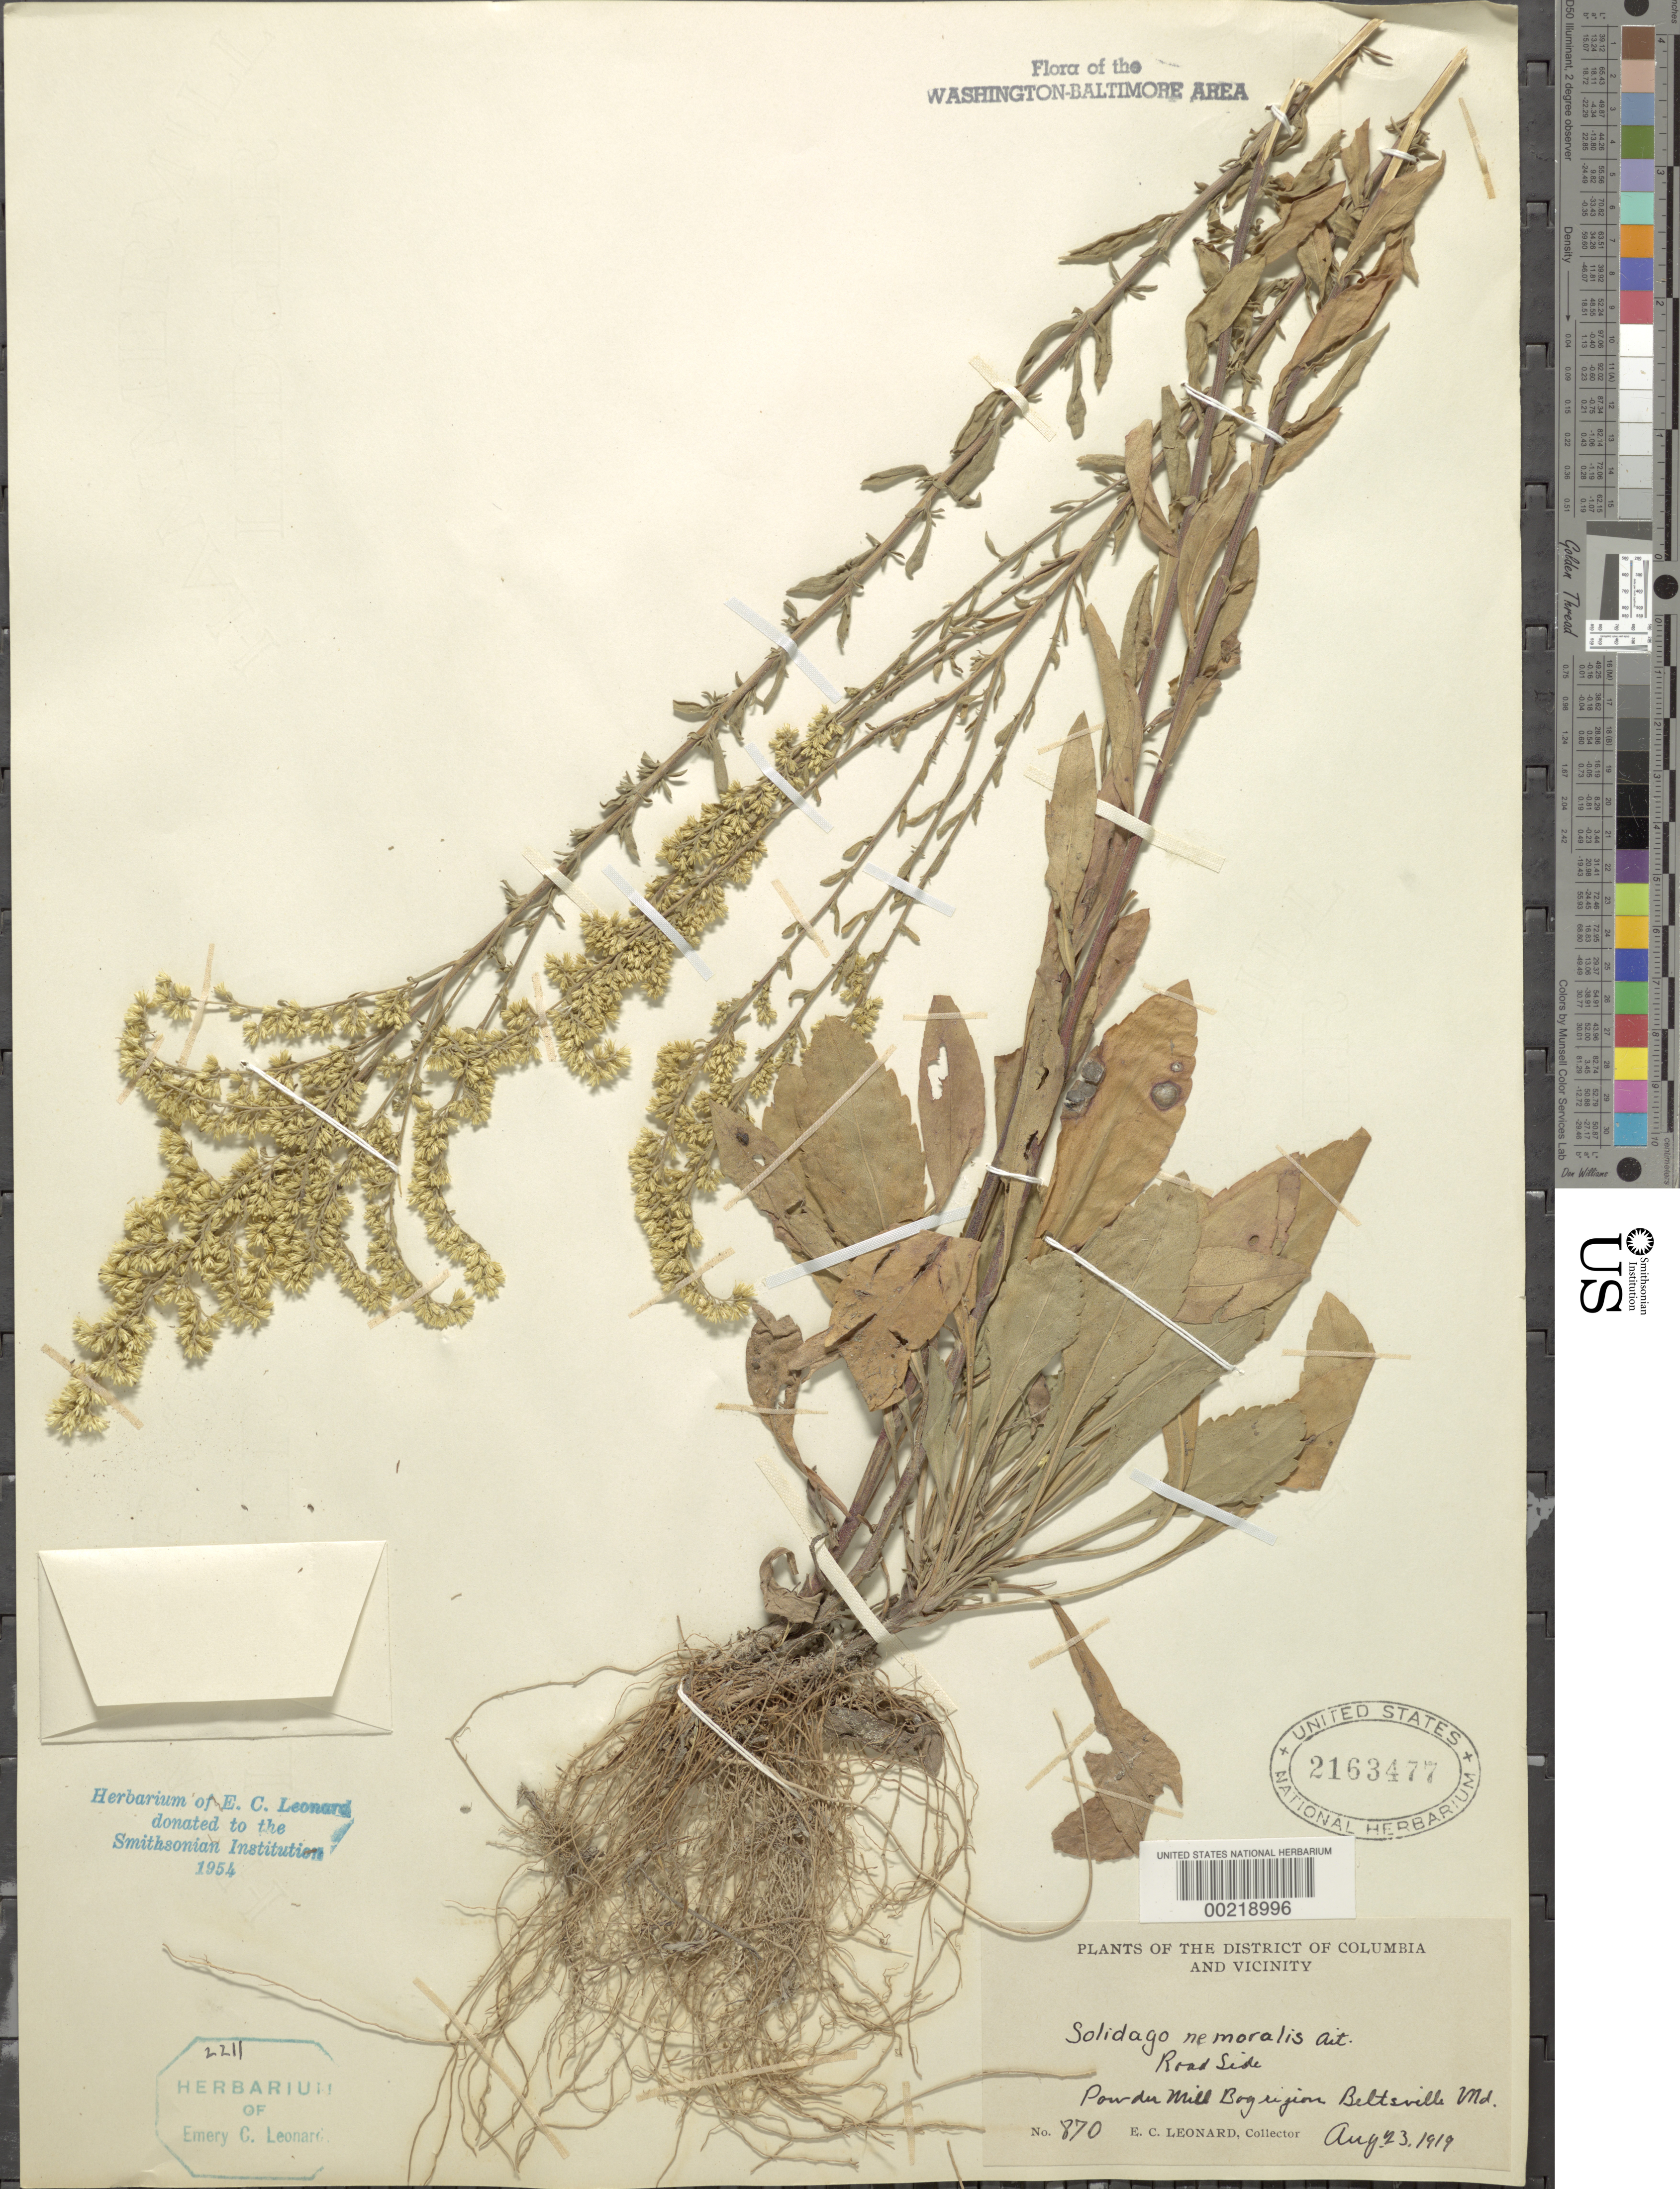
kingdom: Plantae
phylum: Tracheophyta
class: Magnoliopsida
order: Asterales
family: Asteraceae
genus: Solidago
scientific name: Solidago nemoralis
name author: Aiton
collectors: E. C. Leonard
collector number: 870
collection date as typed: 23 Aug 1919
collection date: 1919-08-23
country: United States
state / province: Maryland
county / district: Prince George's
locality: Powder Mill Bog Region Beltsville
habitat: Roadside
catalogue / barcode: US 2163477